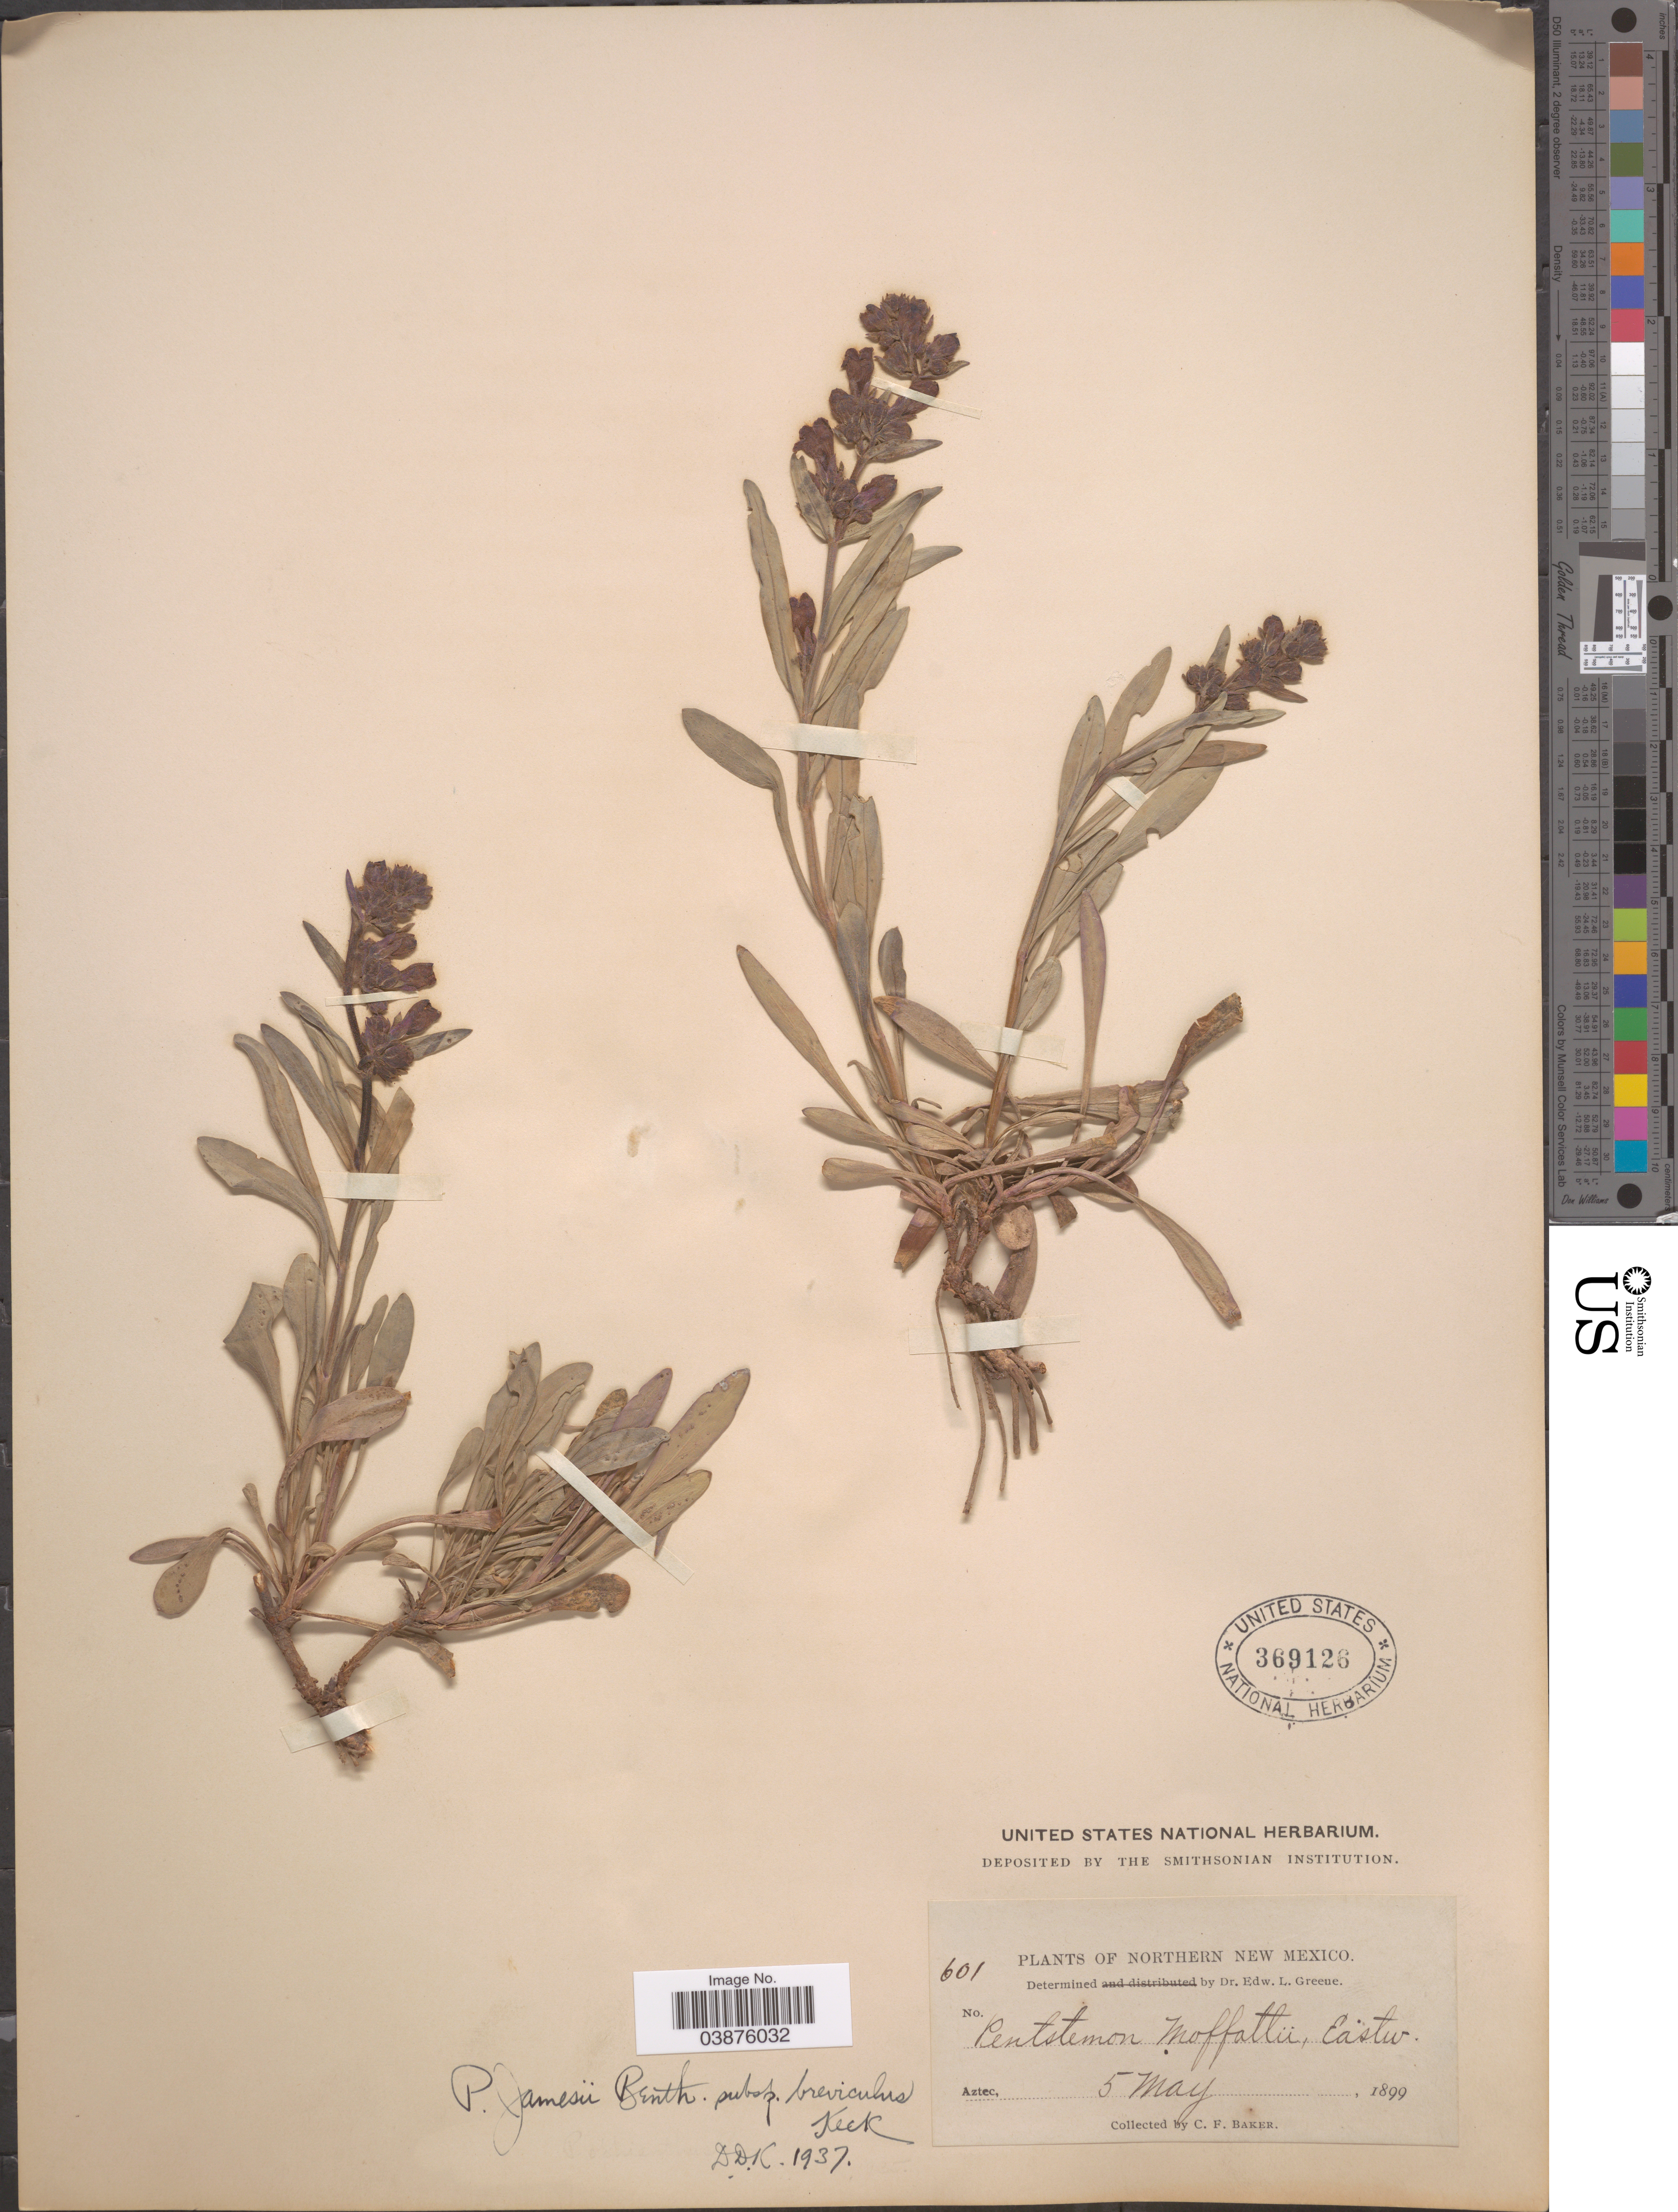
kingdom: Plantae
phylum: Tracheophyta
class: Magnoliopsida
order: Lamiales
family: Plantaginaceae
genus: Penstemon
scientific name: Penstemon jamesii subsp. breviculus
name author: D.D. Keck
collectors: C. F. Baker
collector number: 601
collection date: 1899-05-05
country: United States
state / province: New Mexico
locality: Northern New Mexico. Aztec.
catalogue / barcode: US 369126